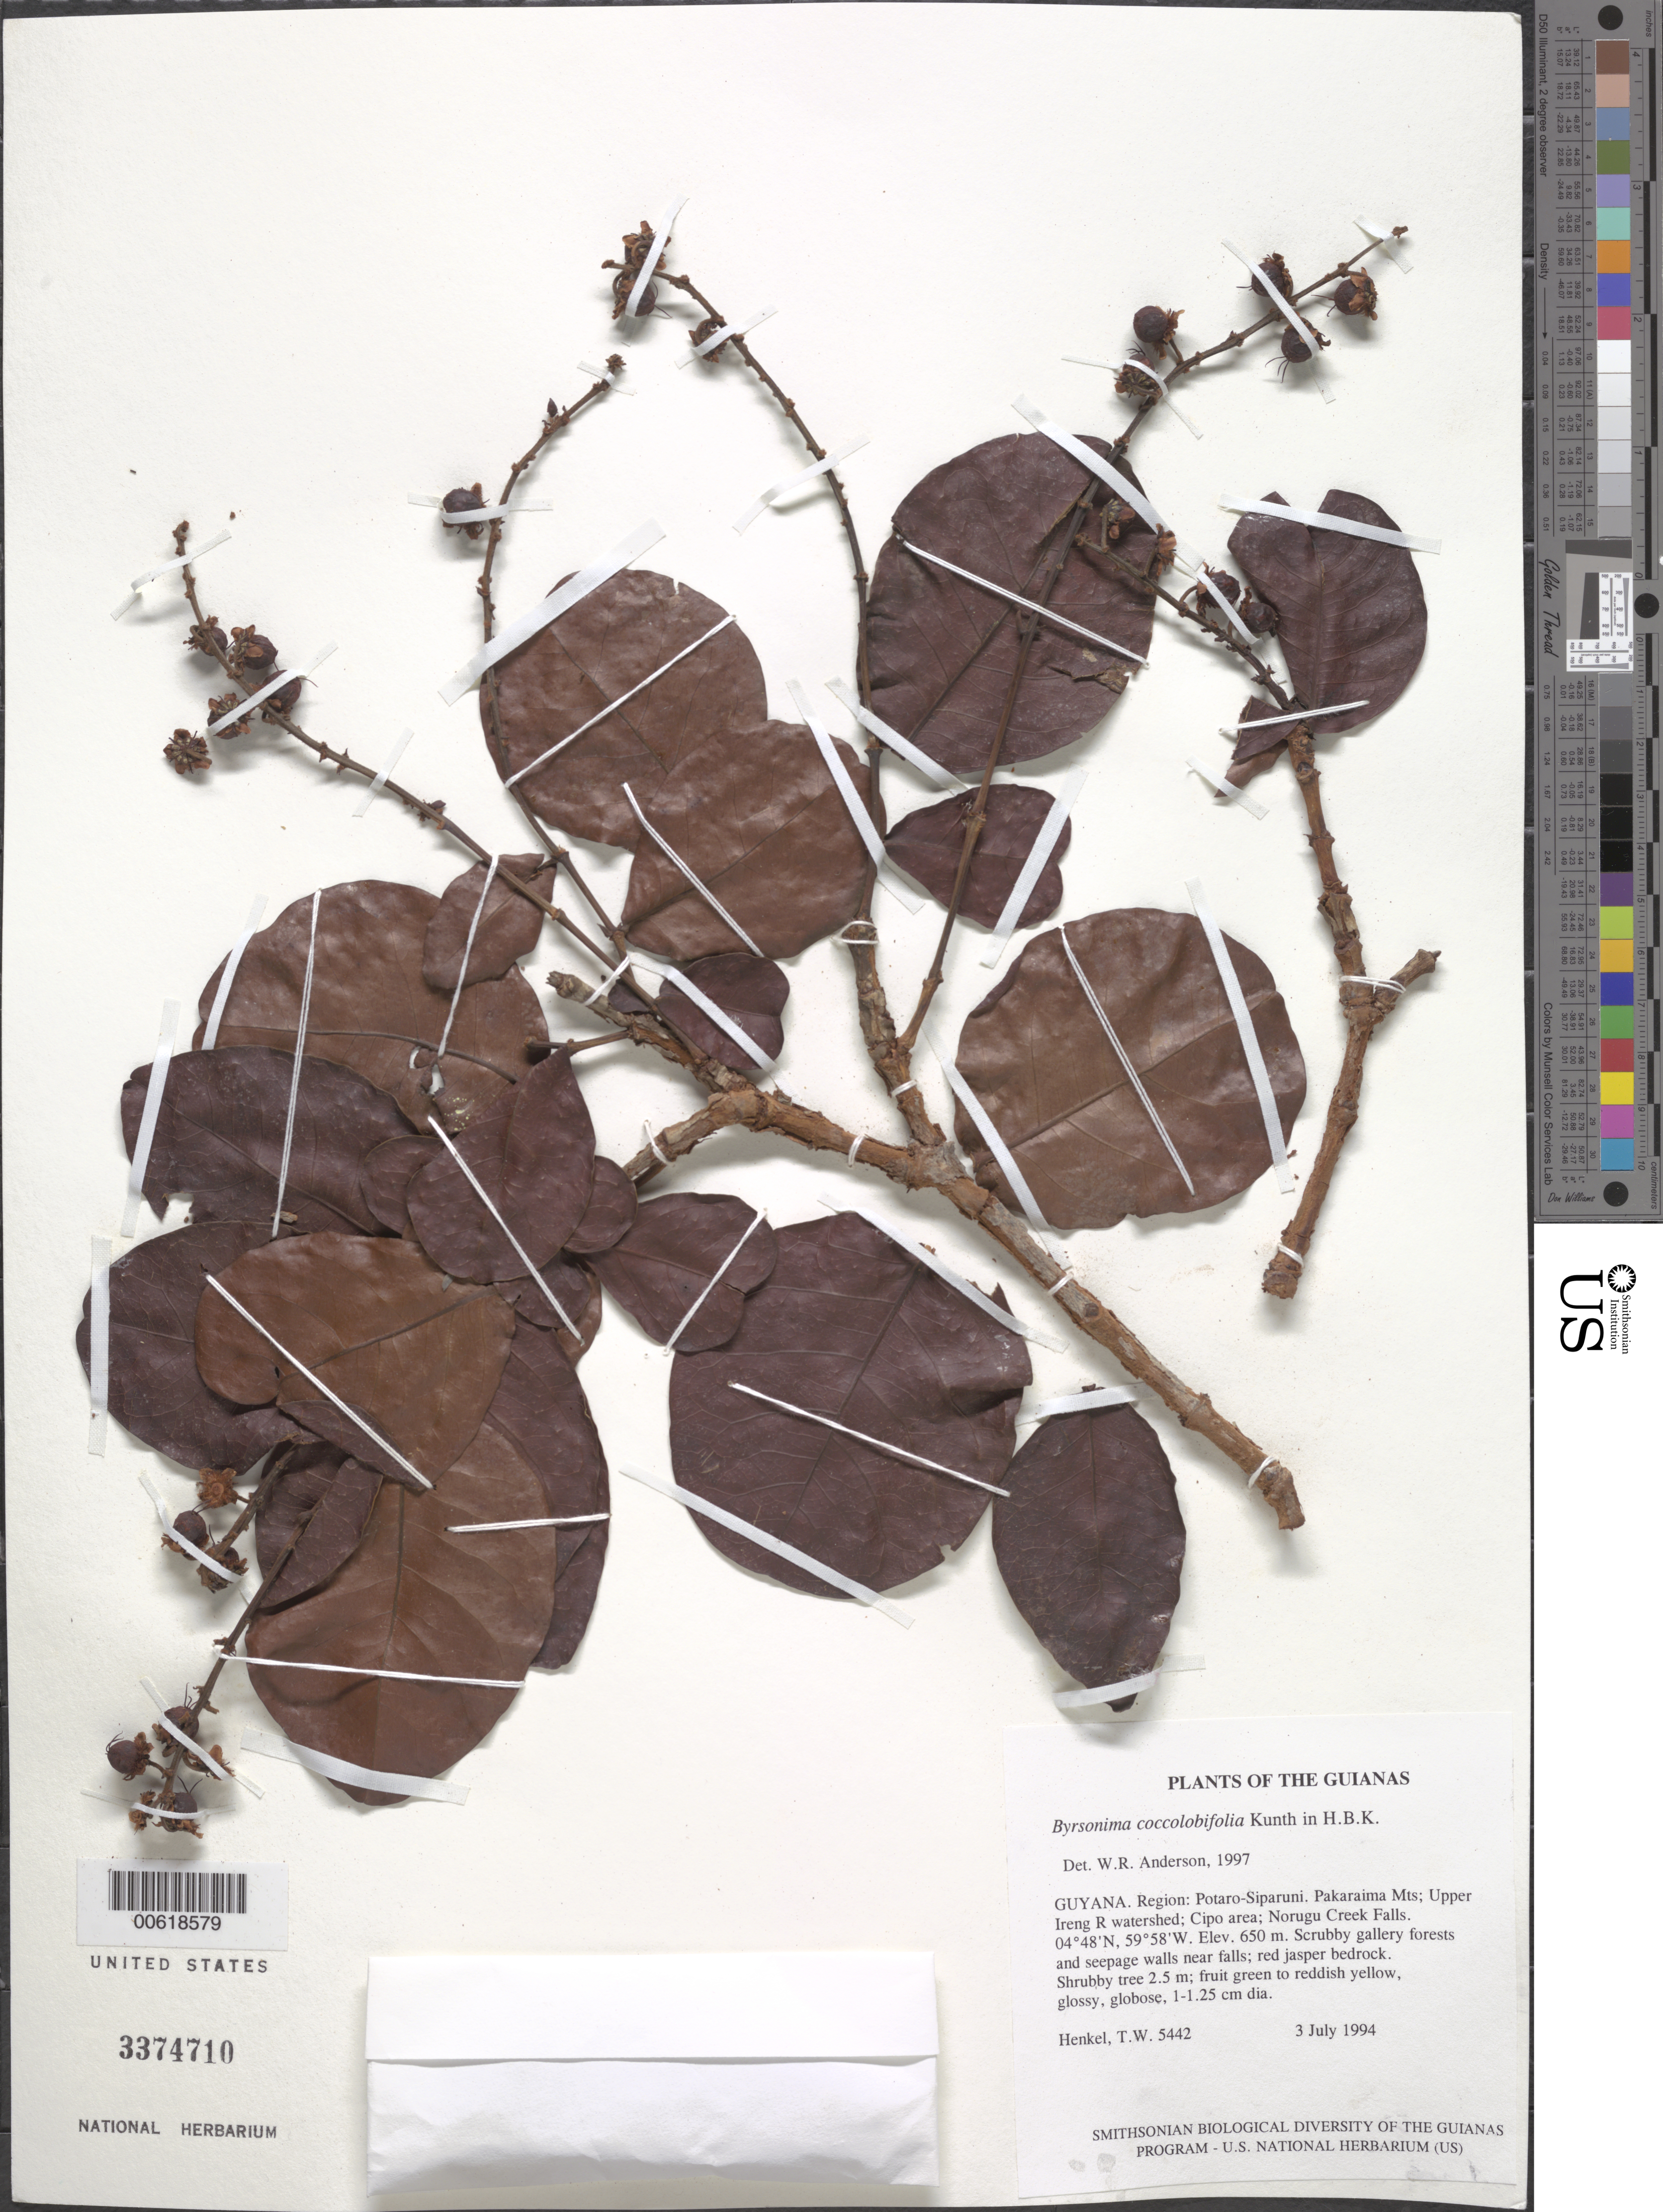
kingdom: Plantae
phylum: Tracheophyta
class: Magnoliopsida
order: Malpighiales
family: Malpighiaceae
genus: Byrsonima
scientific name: Byrsonima coccolobifolia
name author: Kunth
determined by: Anderson, W. R., (MICH), University of Michigan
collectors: T. Henkel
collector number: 5442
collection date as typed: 3 July 1994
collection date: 1994-07-03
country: Guyana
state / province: Potaro-Siparuni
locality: Pakaraima Mts; Upper Ireng R watershed; Cipo area; Norugu Creek Falls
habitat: Scrubby gallery forests and seepage walls near falls; red jasper bedrock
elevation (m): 650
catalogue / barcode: US 3374710